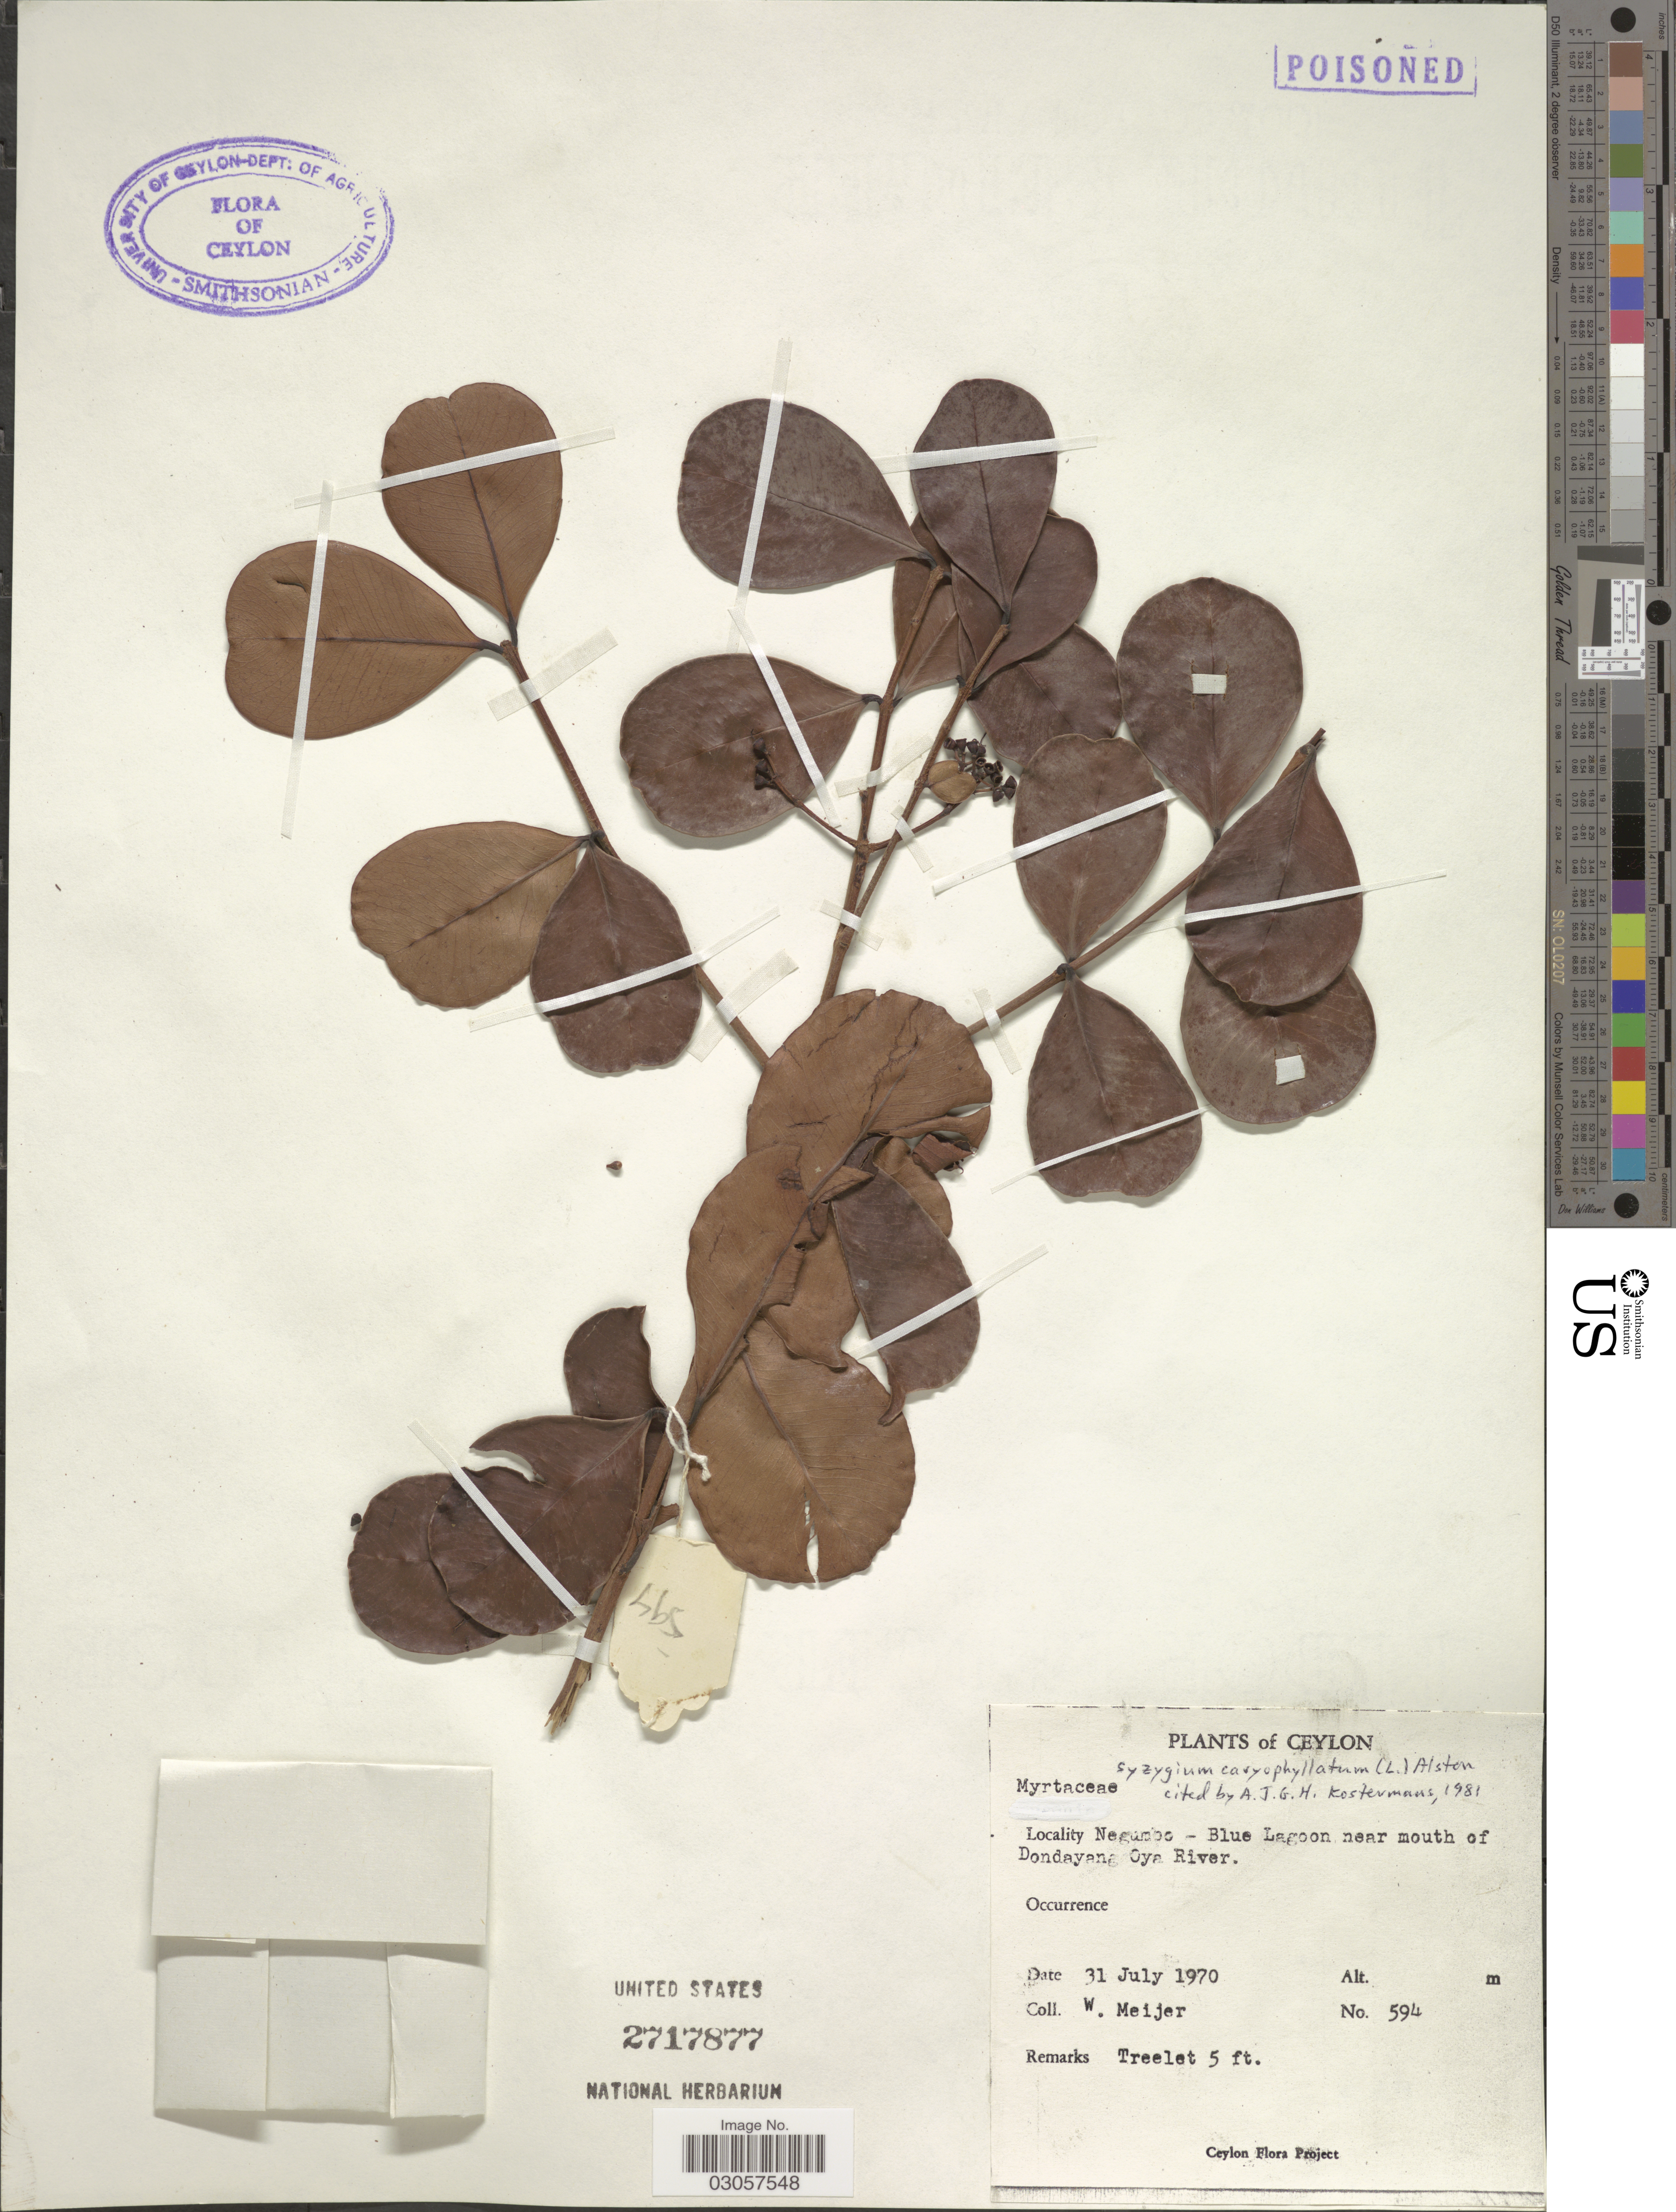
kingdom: Plantae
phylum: Tracheophyta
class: Magnoliopsida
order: Myrtales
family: Myrtaceae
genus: Syzygium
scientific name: Syzygium caryophyllatum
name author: (L.) Alston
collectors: W. Meijer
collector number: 594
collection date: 1970-07-31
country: Sri Lanka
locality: Ceylon, Negumbo - Blue Lagoon near mouth of Dondayang Oya River.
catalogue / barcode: US 2717877